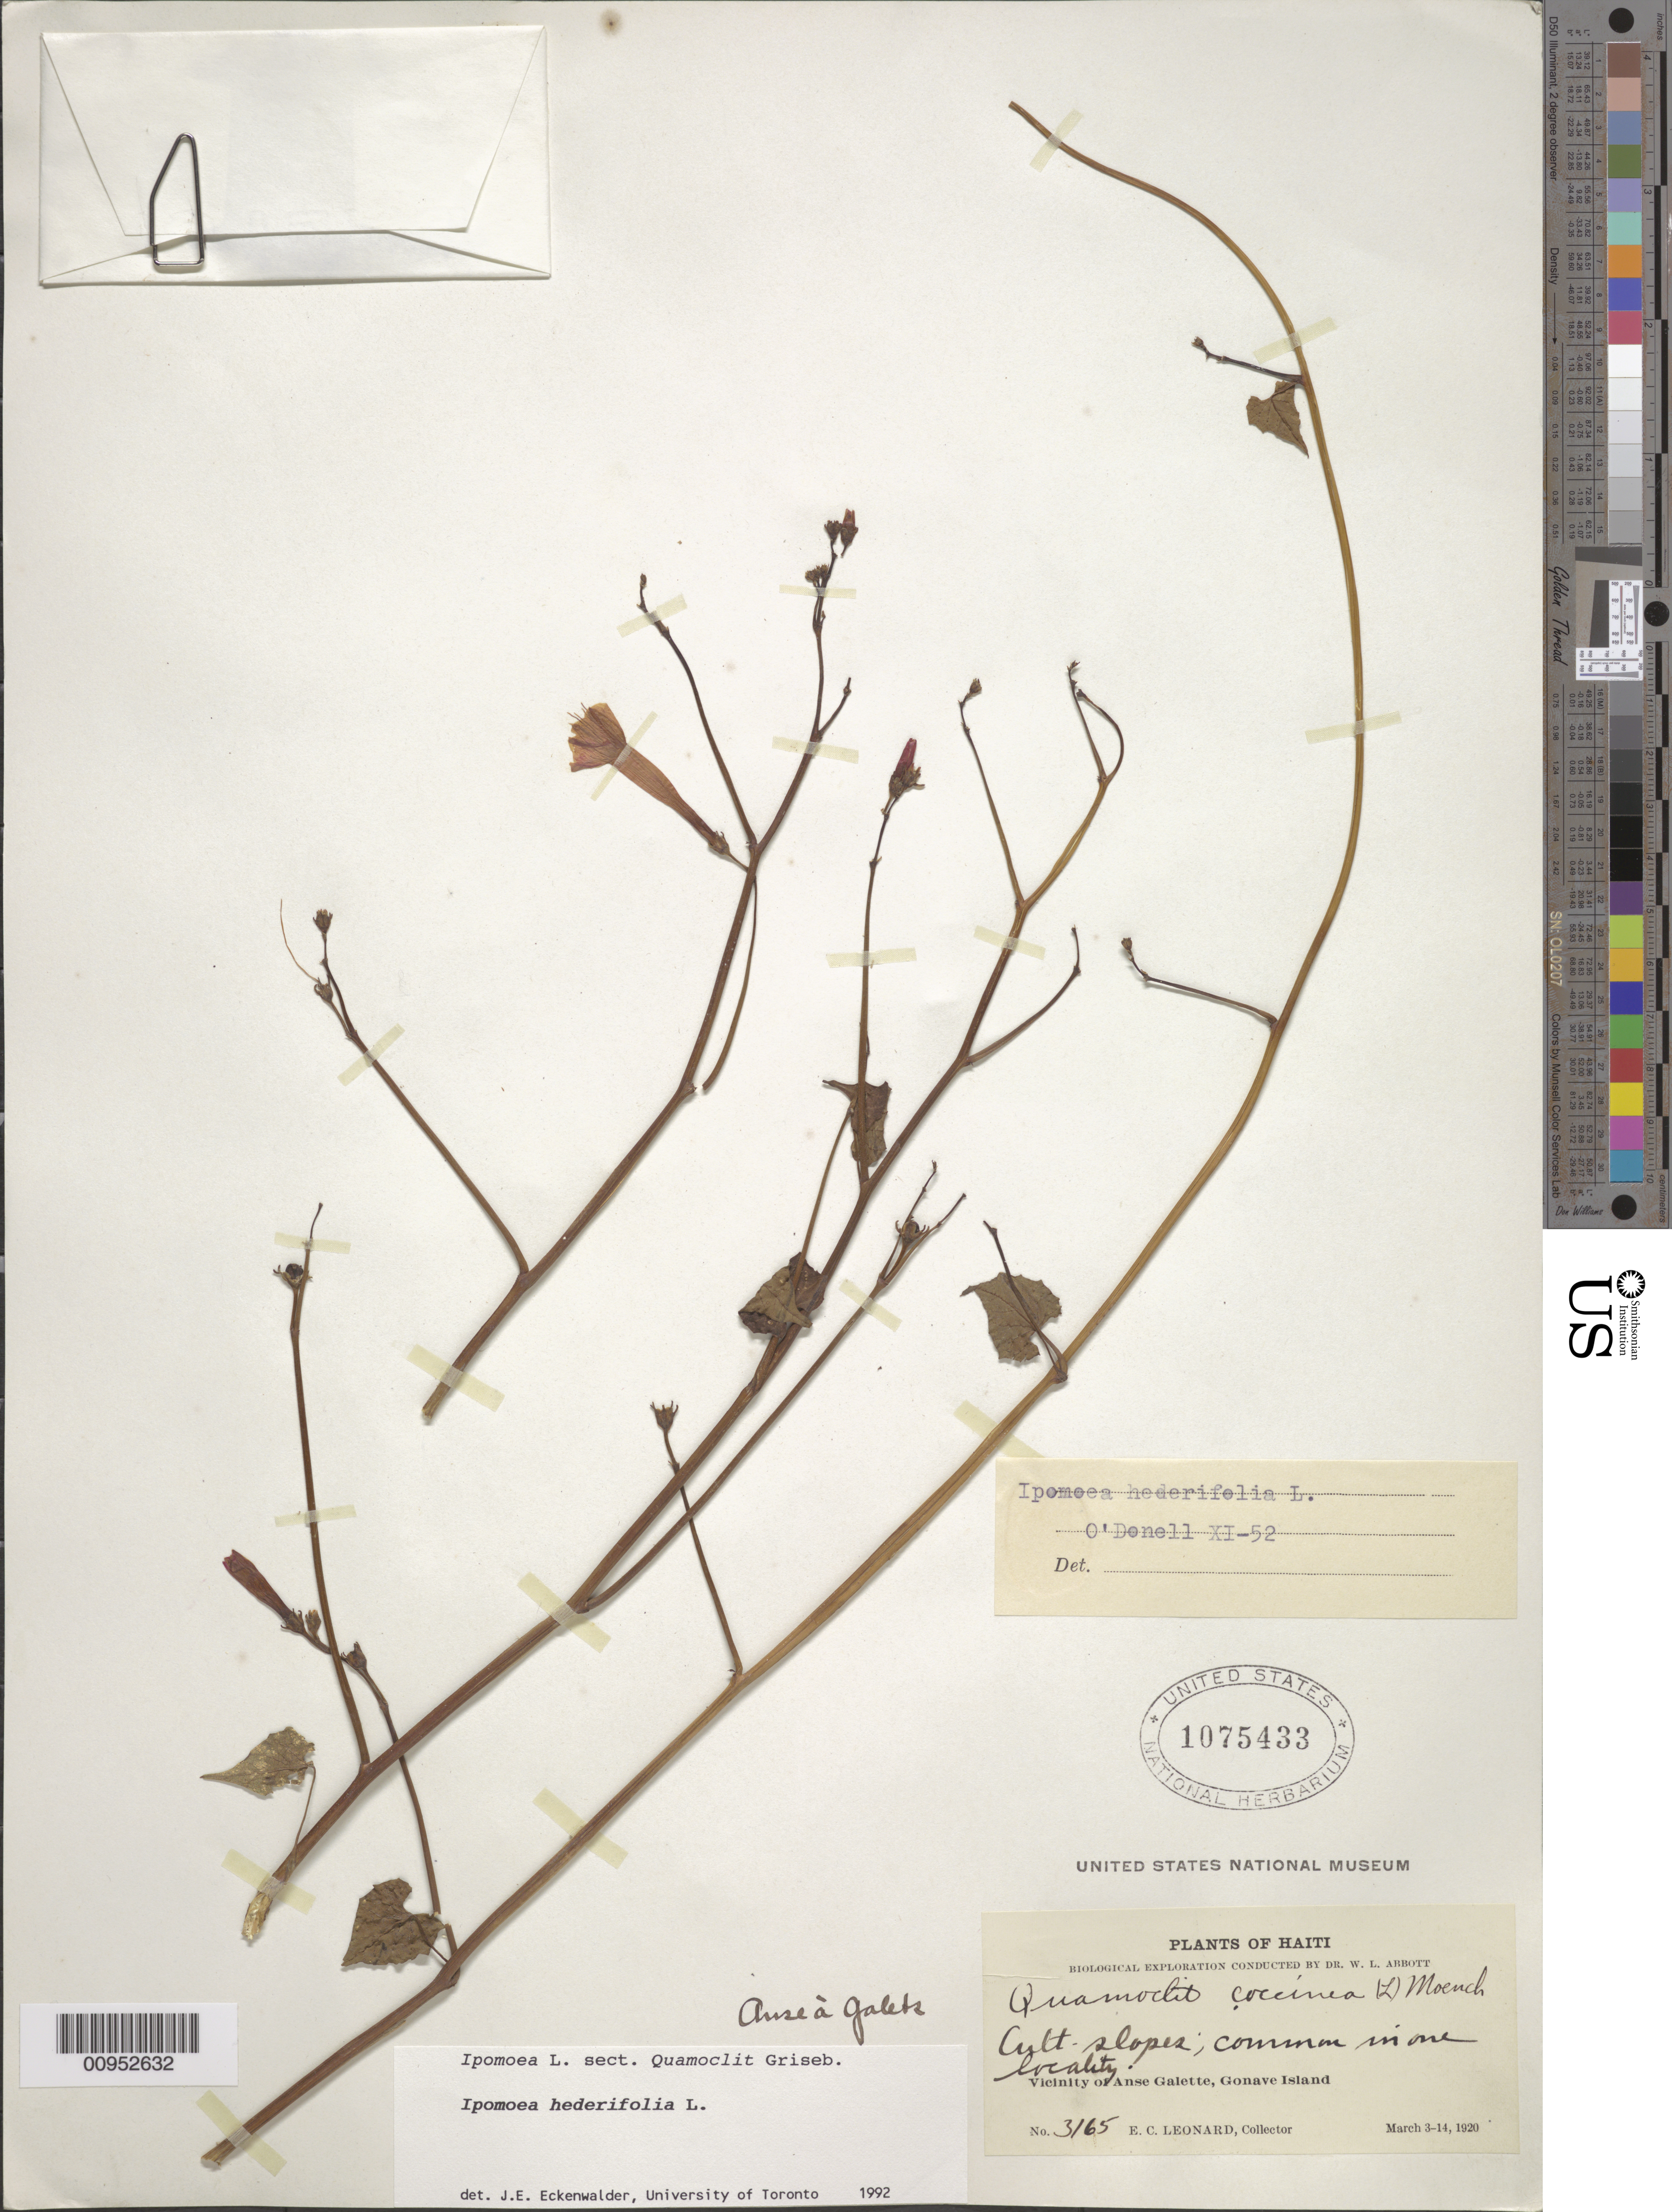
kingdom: Plantae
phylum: Tracheophyta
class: Magnoliopsida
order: Solanales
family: Convolvulaceae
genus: Ipomoea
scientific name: Ipomoea hederifolia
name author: L.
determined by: Eckenwalder, James E.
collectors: E. C. Leonard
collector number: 3165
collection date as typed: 03 Mar 1920 to 14 Mar 1920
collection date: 1920-03-03/1920-03-14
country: Haiti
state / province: Gonave I.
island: Hispaniola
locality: Vicinity of Anse Galette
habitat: Cult mountain slope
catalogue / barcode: US 1075433